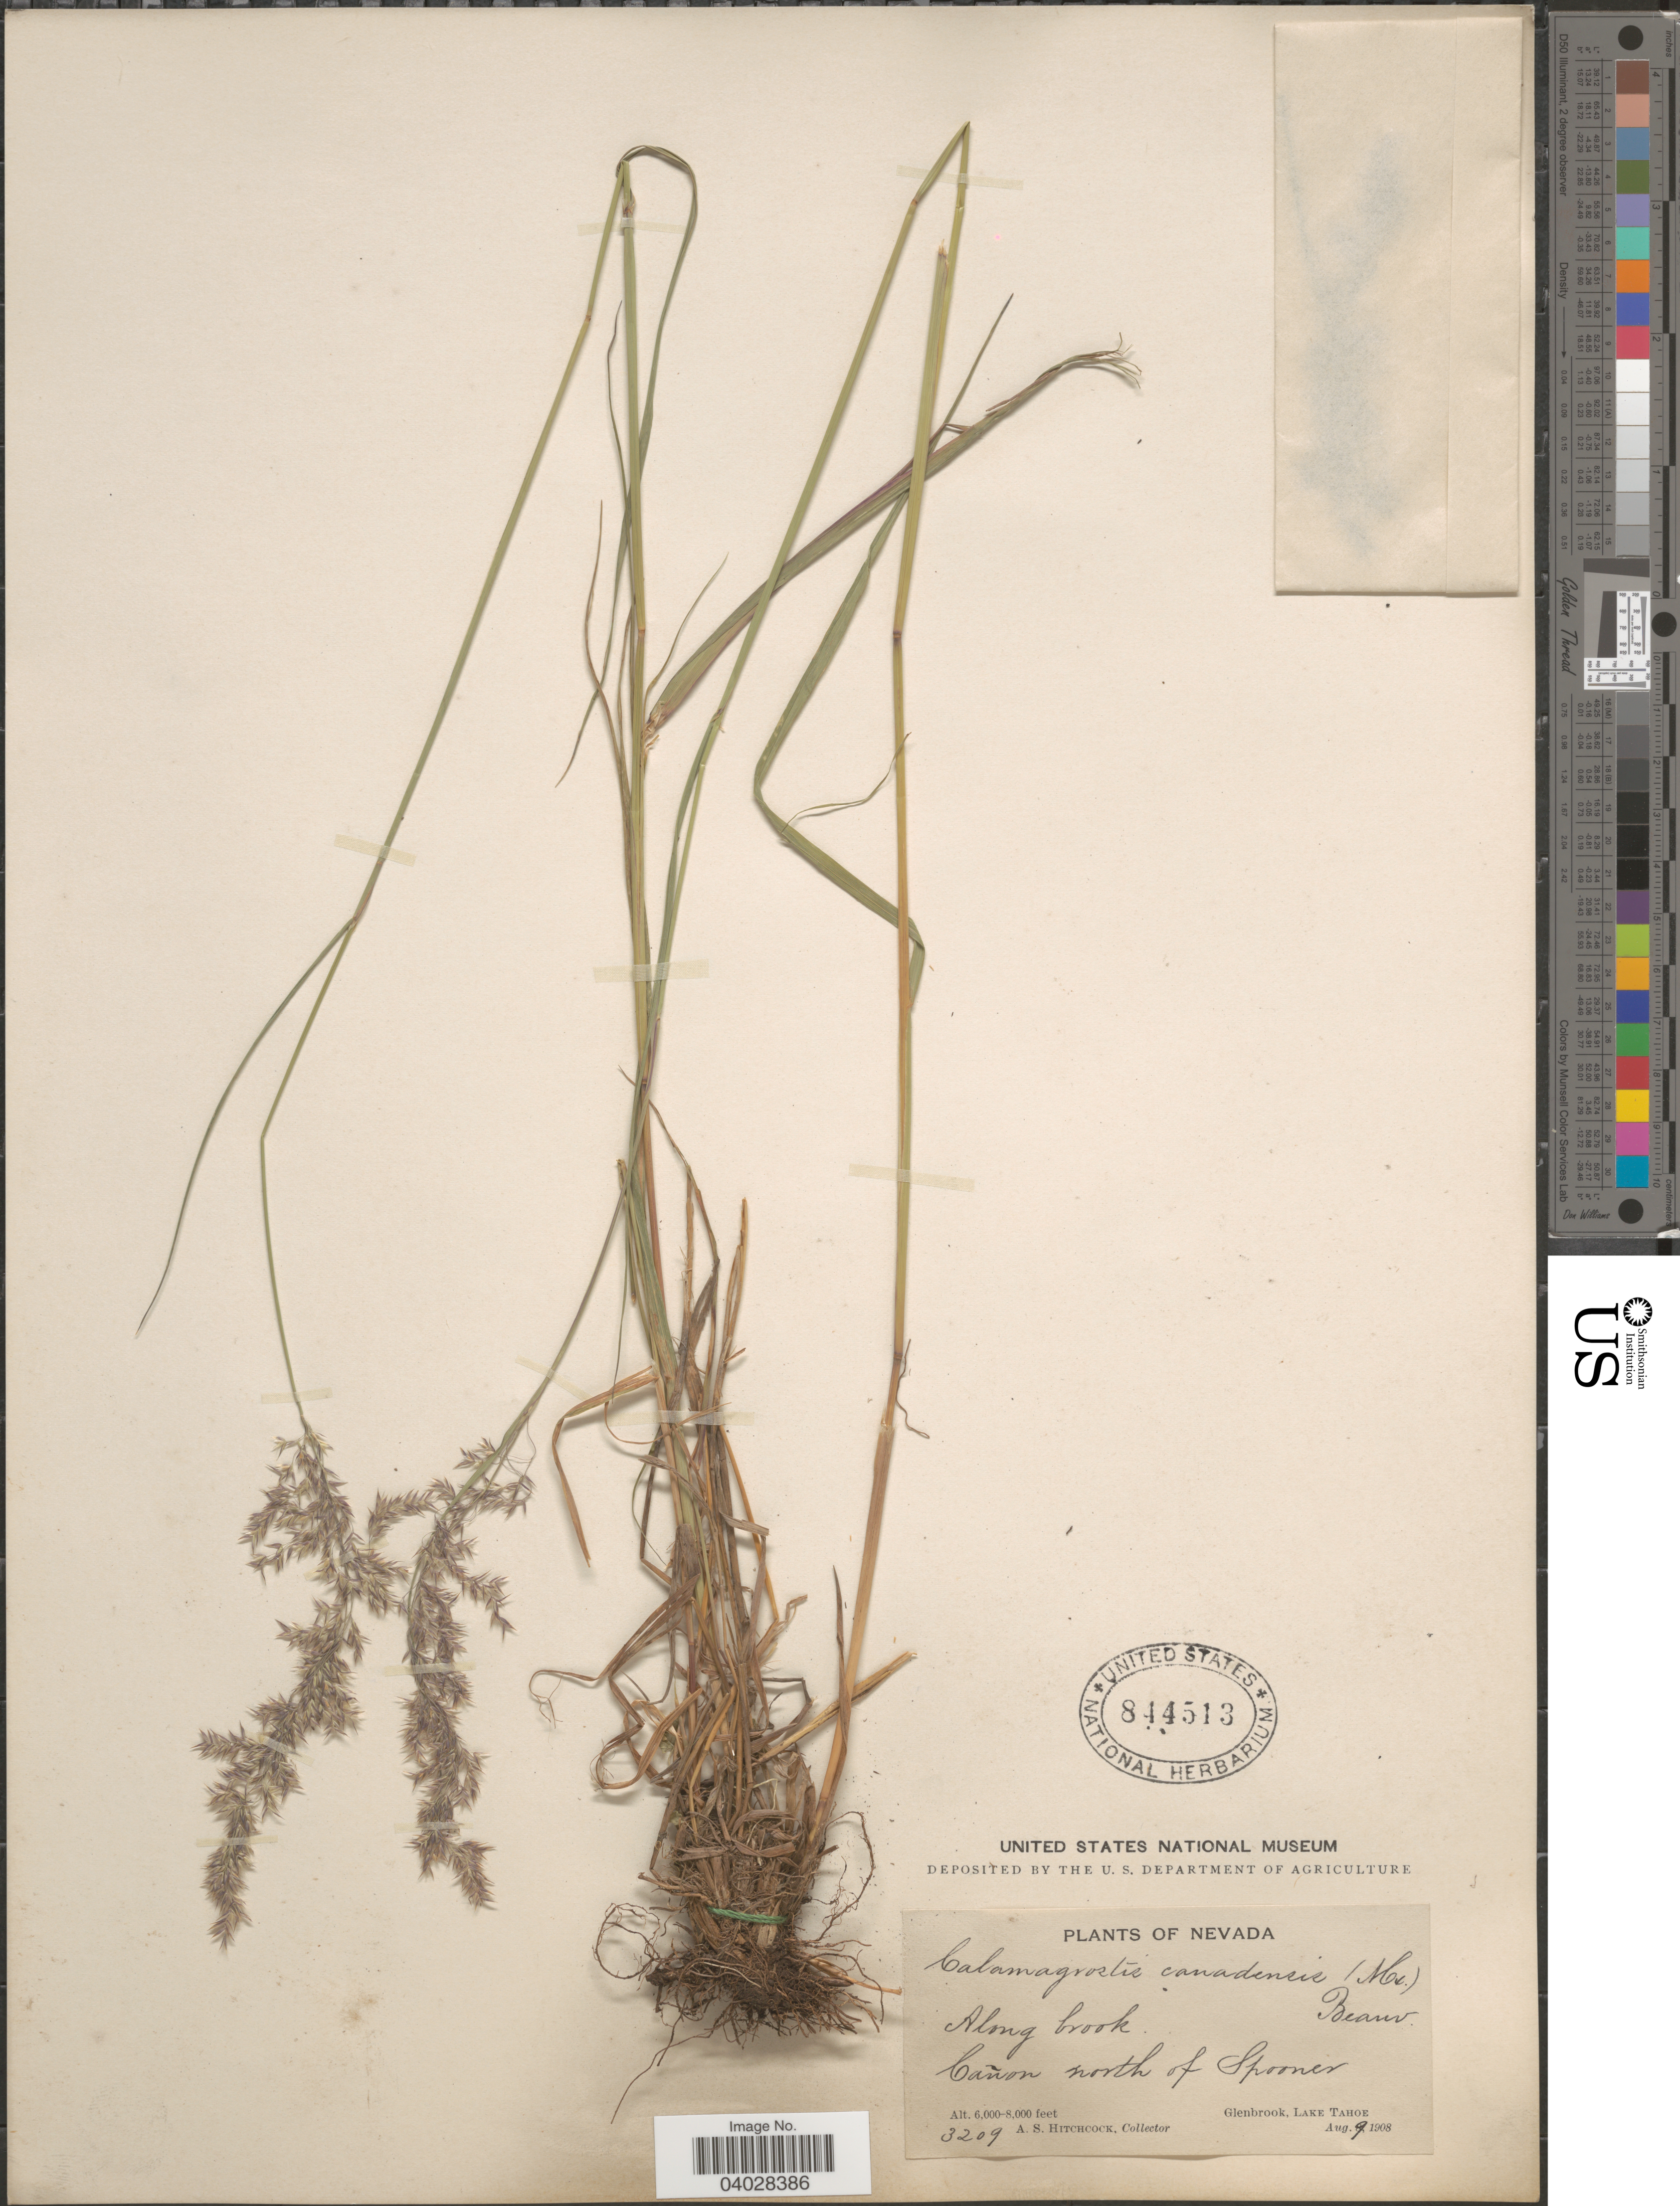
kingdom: Plantae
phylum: Tracheophyta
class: Liliopsida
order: Poales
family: Poaceae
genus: Calamagrostis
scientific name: Calamagrostis canadensis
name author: (Michx.) P. Beauv.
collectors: A. S. Hitchcock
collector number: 3209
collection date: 1908-08-09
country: United States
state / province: Nevada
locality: Along brook. Cañon north of Spooner. Glenbrook, Lake Tahoe.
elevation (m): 1829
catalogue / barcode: US 844513